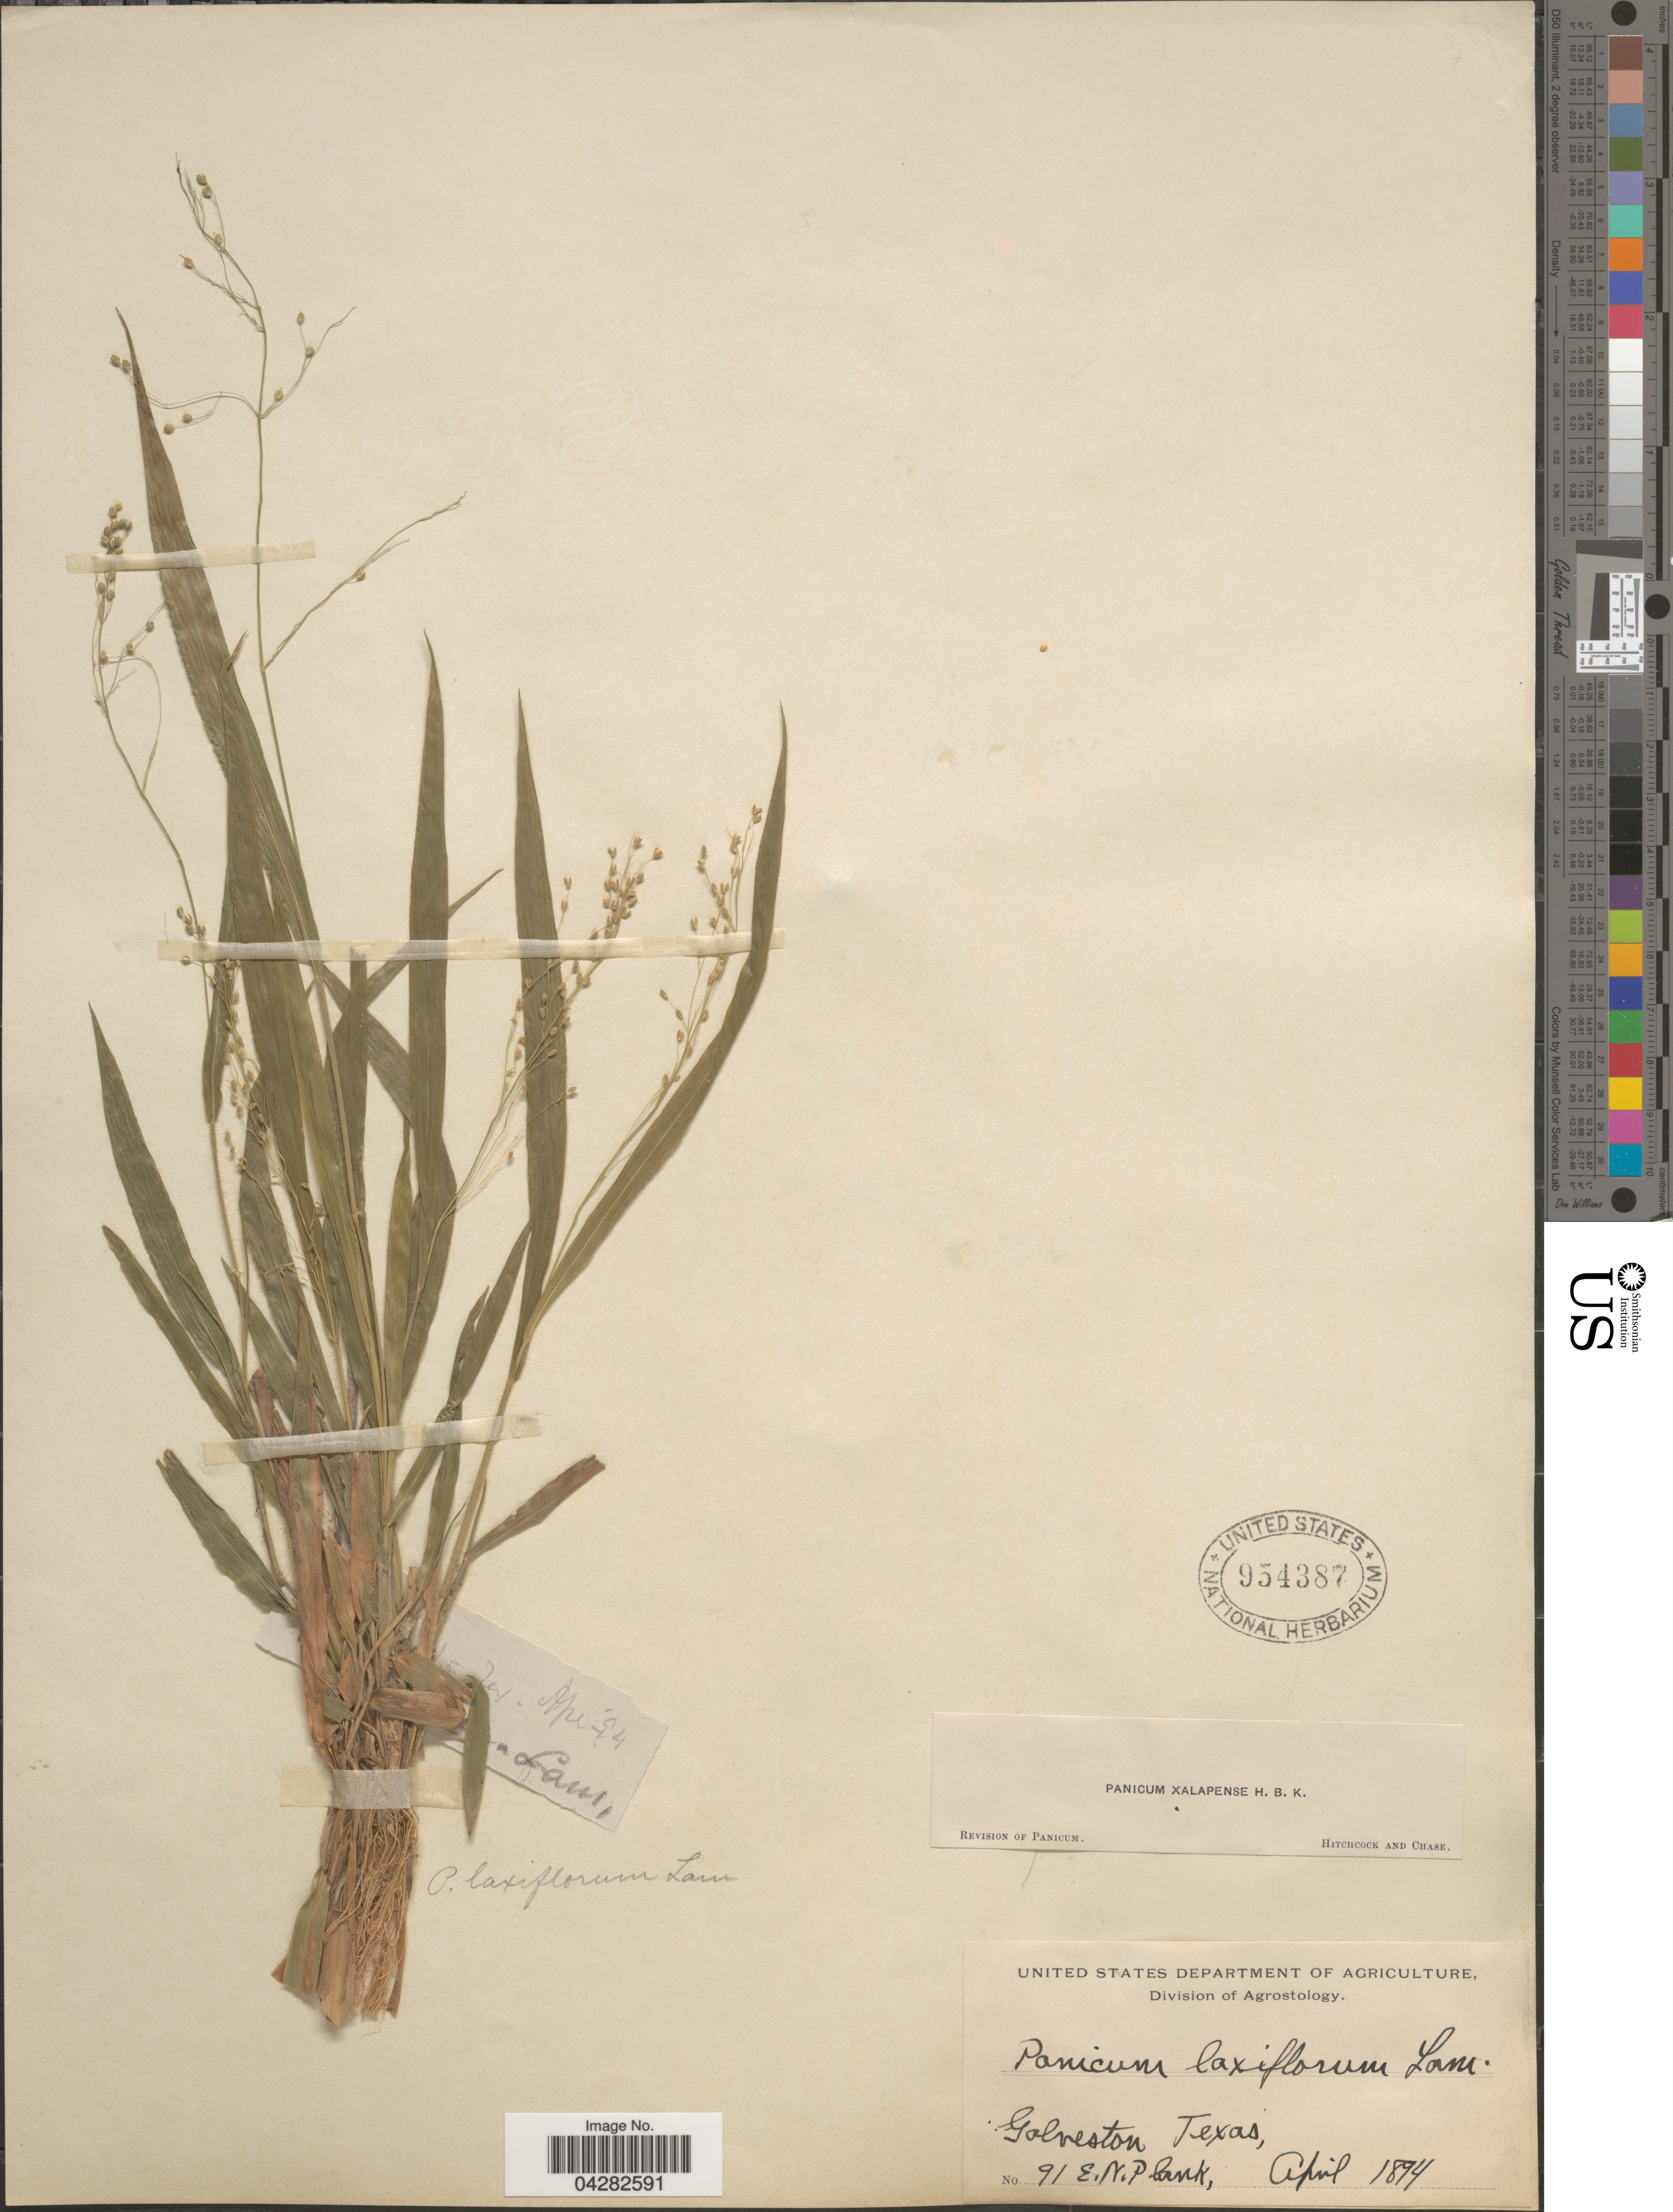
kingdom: Plantae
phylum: Tracheophyta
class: Liliopsida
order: Poales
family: Poaceae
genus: Dichanthelium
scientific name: Dichanthelium laxiflorum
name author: (Lam.) Gould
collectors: E. Plank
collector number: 91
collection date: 1894-04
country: United States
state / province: Texas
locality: Galveston.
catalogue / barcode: US 954387